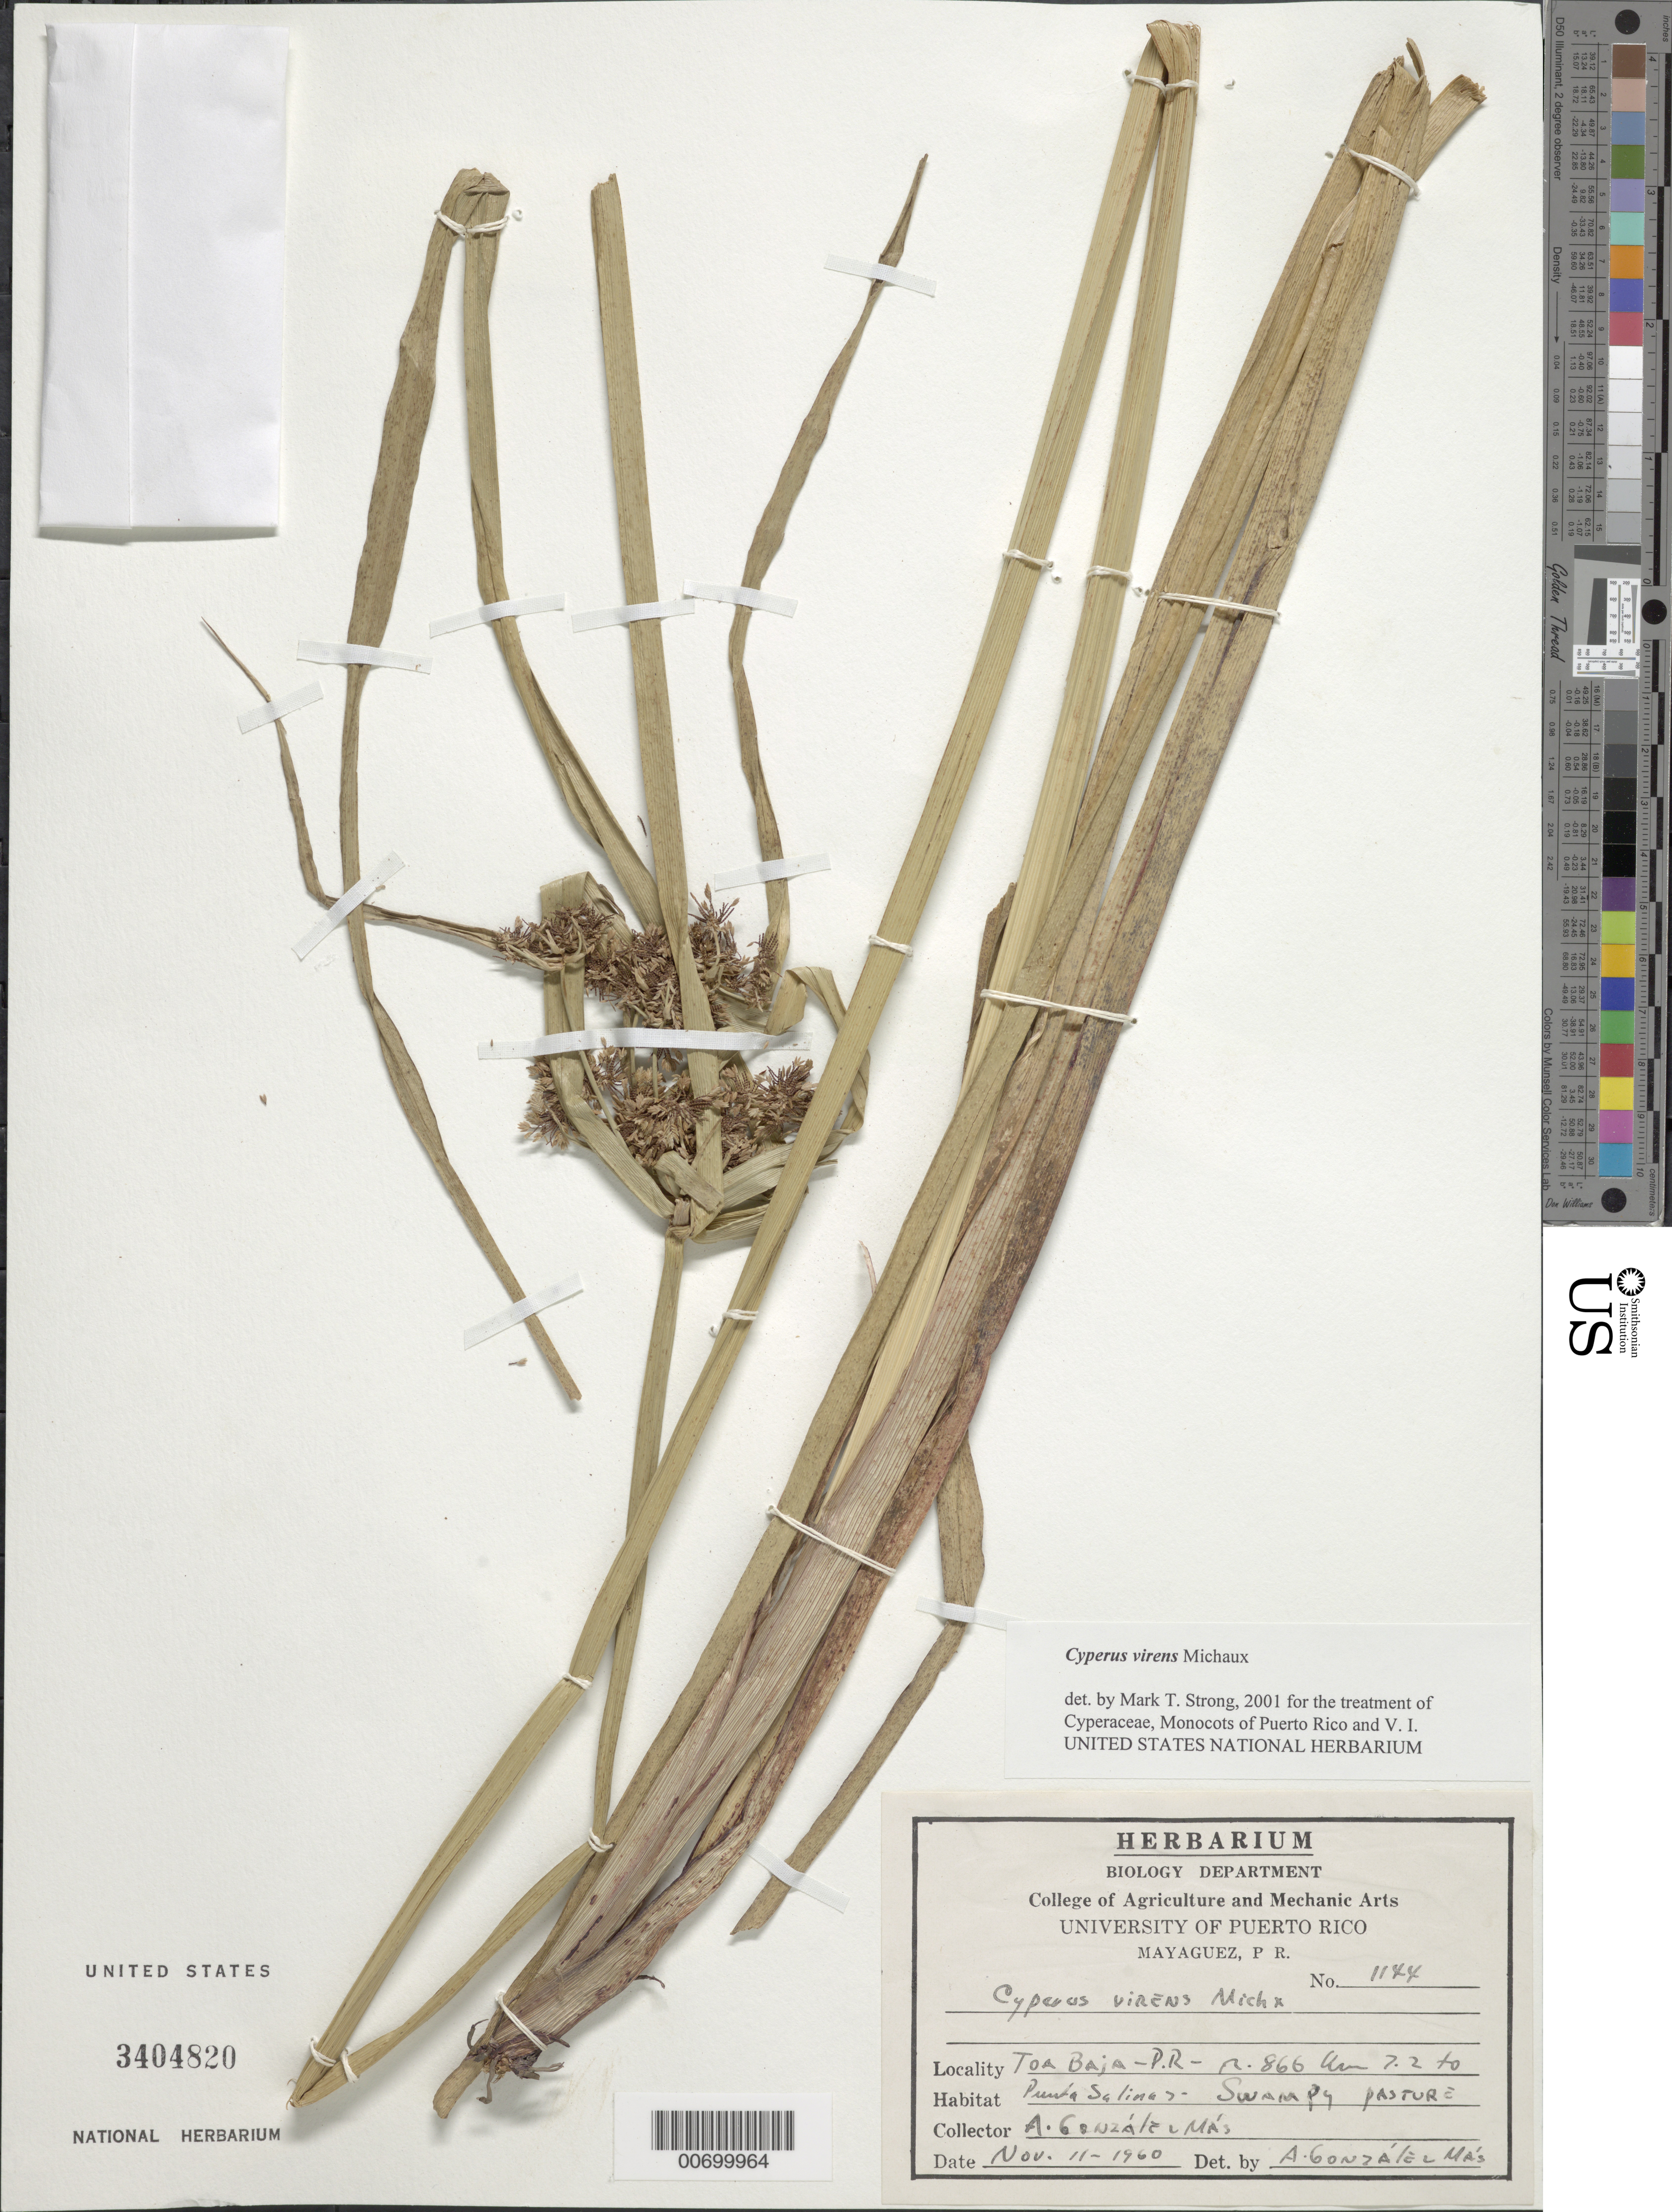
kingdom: Plantae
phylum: Tracheophyta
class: Liliopsida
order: Poales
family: Cyperaceae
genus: Cyperus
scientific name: Cyperus virens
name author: Michx.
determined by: Strong, M. T., (US), Smithsonian Institution - National Museum of Natural History (UNITED STATES)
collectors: A. González Más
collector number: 1144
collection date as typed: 11 Nov 1960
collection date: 1960-11-11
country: Puerto Rico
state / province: Toa Baja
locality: Toa Baja: Rd. 866, km 7.2, to Puenta Salinas.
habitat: Swampy pasture.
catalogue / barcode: US 3404820